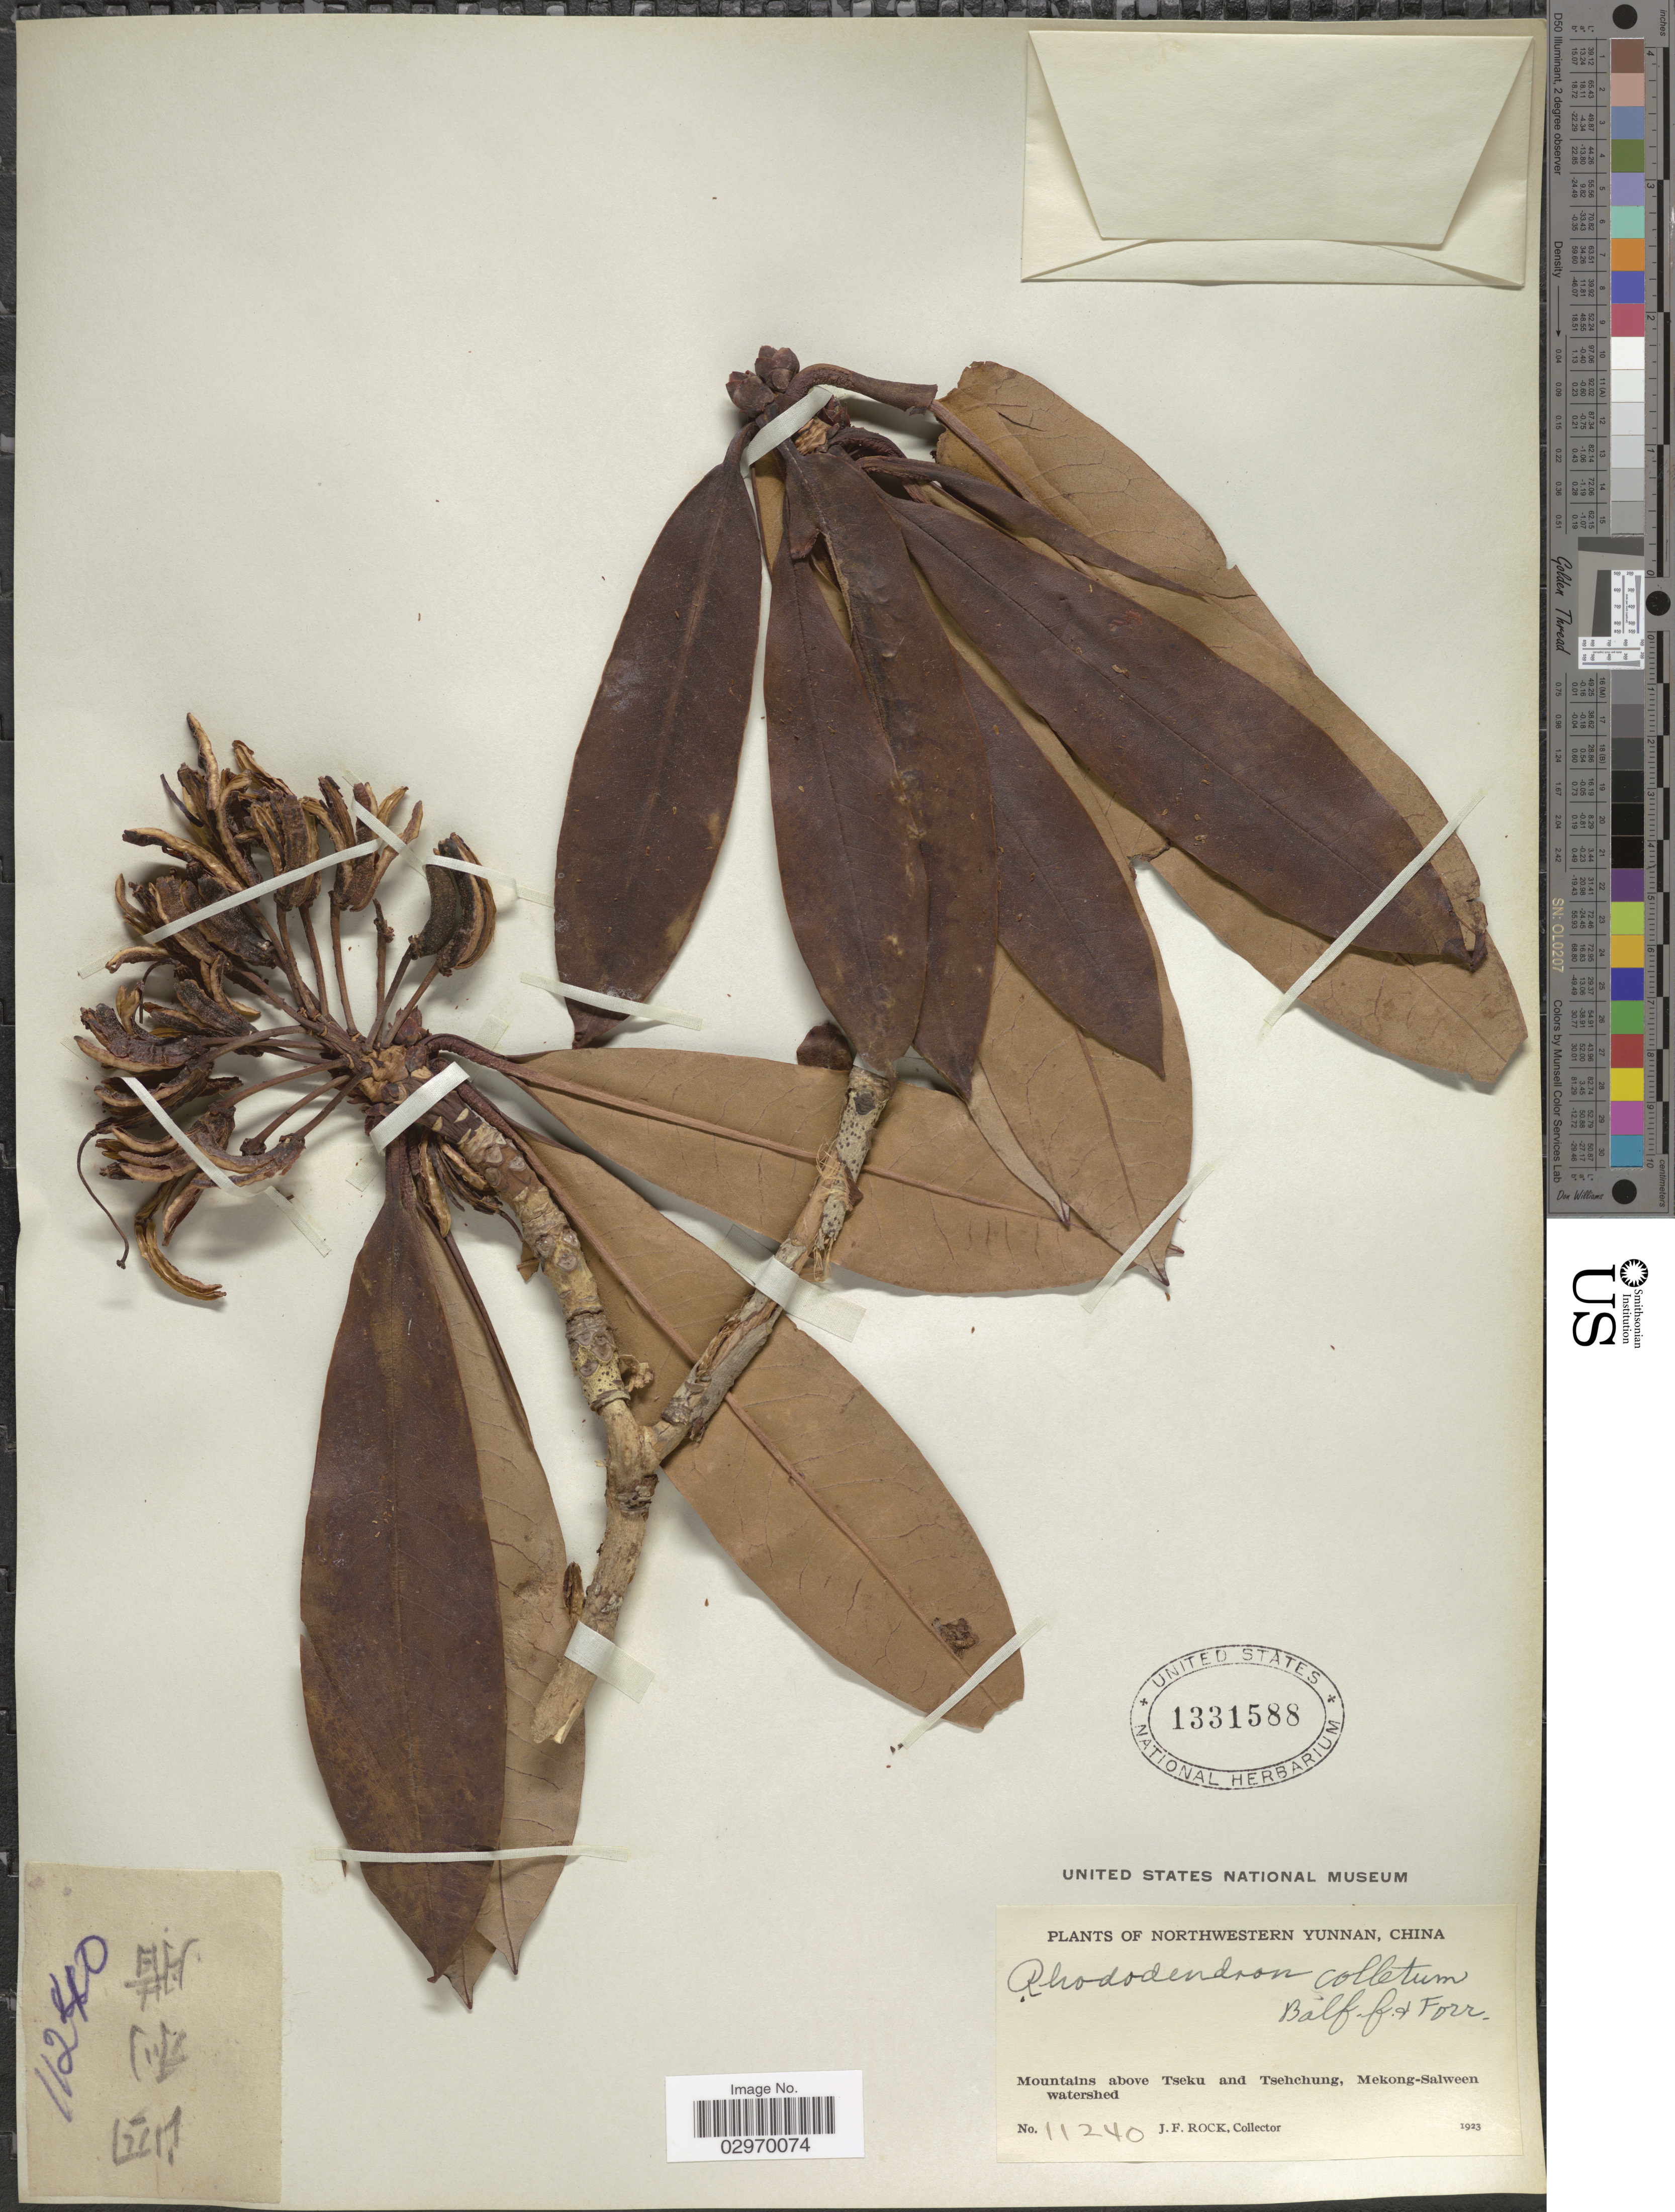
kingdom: Plantae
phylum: Tracheophyta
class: Magnoliopsida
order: Ericales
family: Ericaceae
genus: Rhododendron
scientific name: Rhododendron colletum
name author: Balf. f. & Forrest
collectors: J. Rock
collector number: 11240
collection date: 1923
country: China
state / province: Yunnan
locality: Northwestern Yunnan. Mountains above Tseku and Tsehchung, Mekong-Salween watershed.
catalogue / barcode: US 1331588